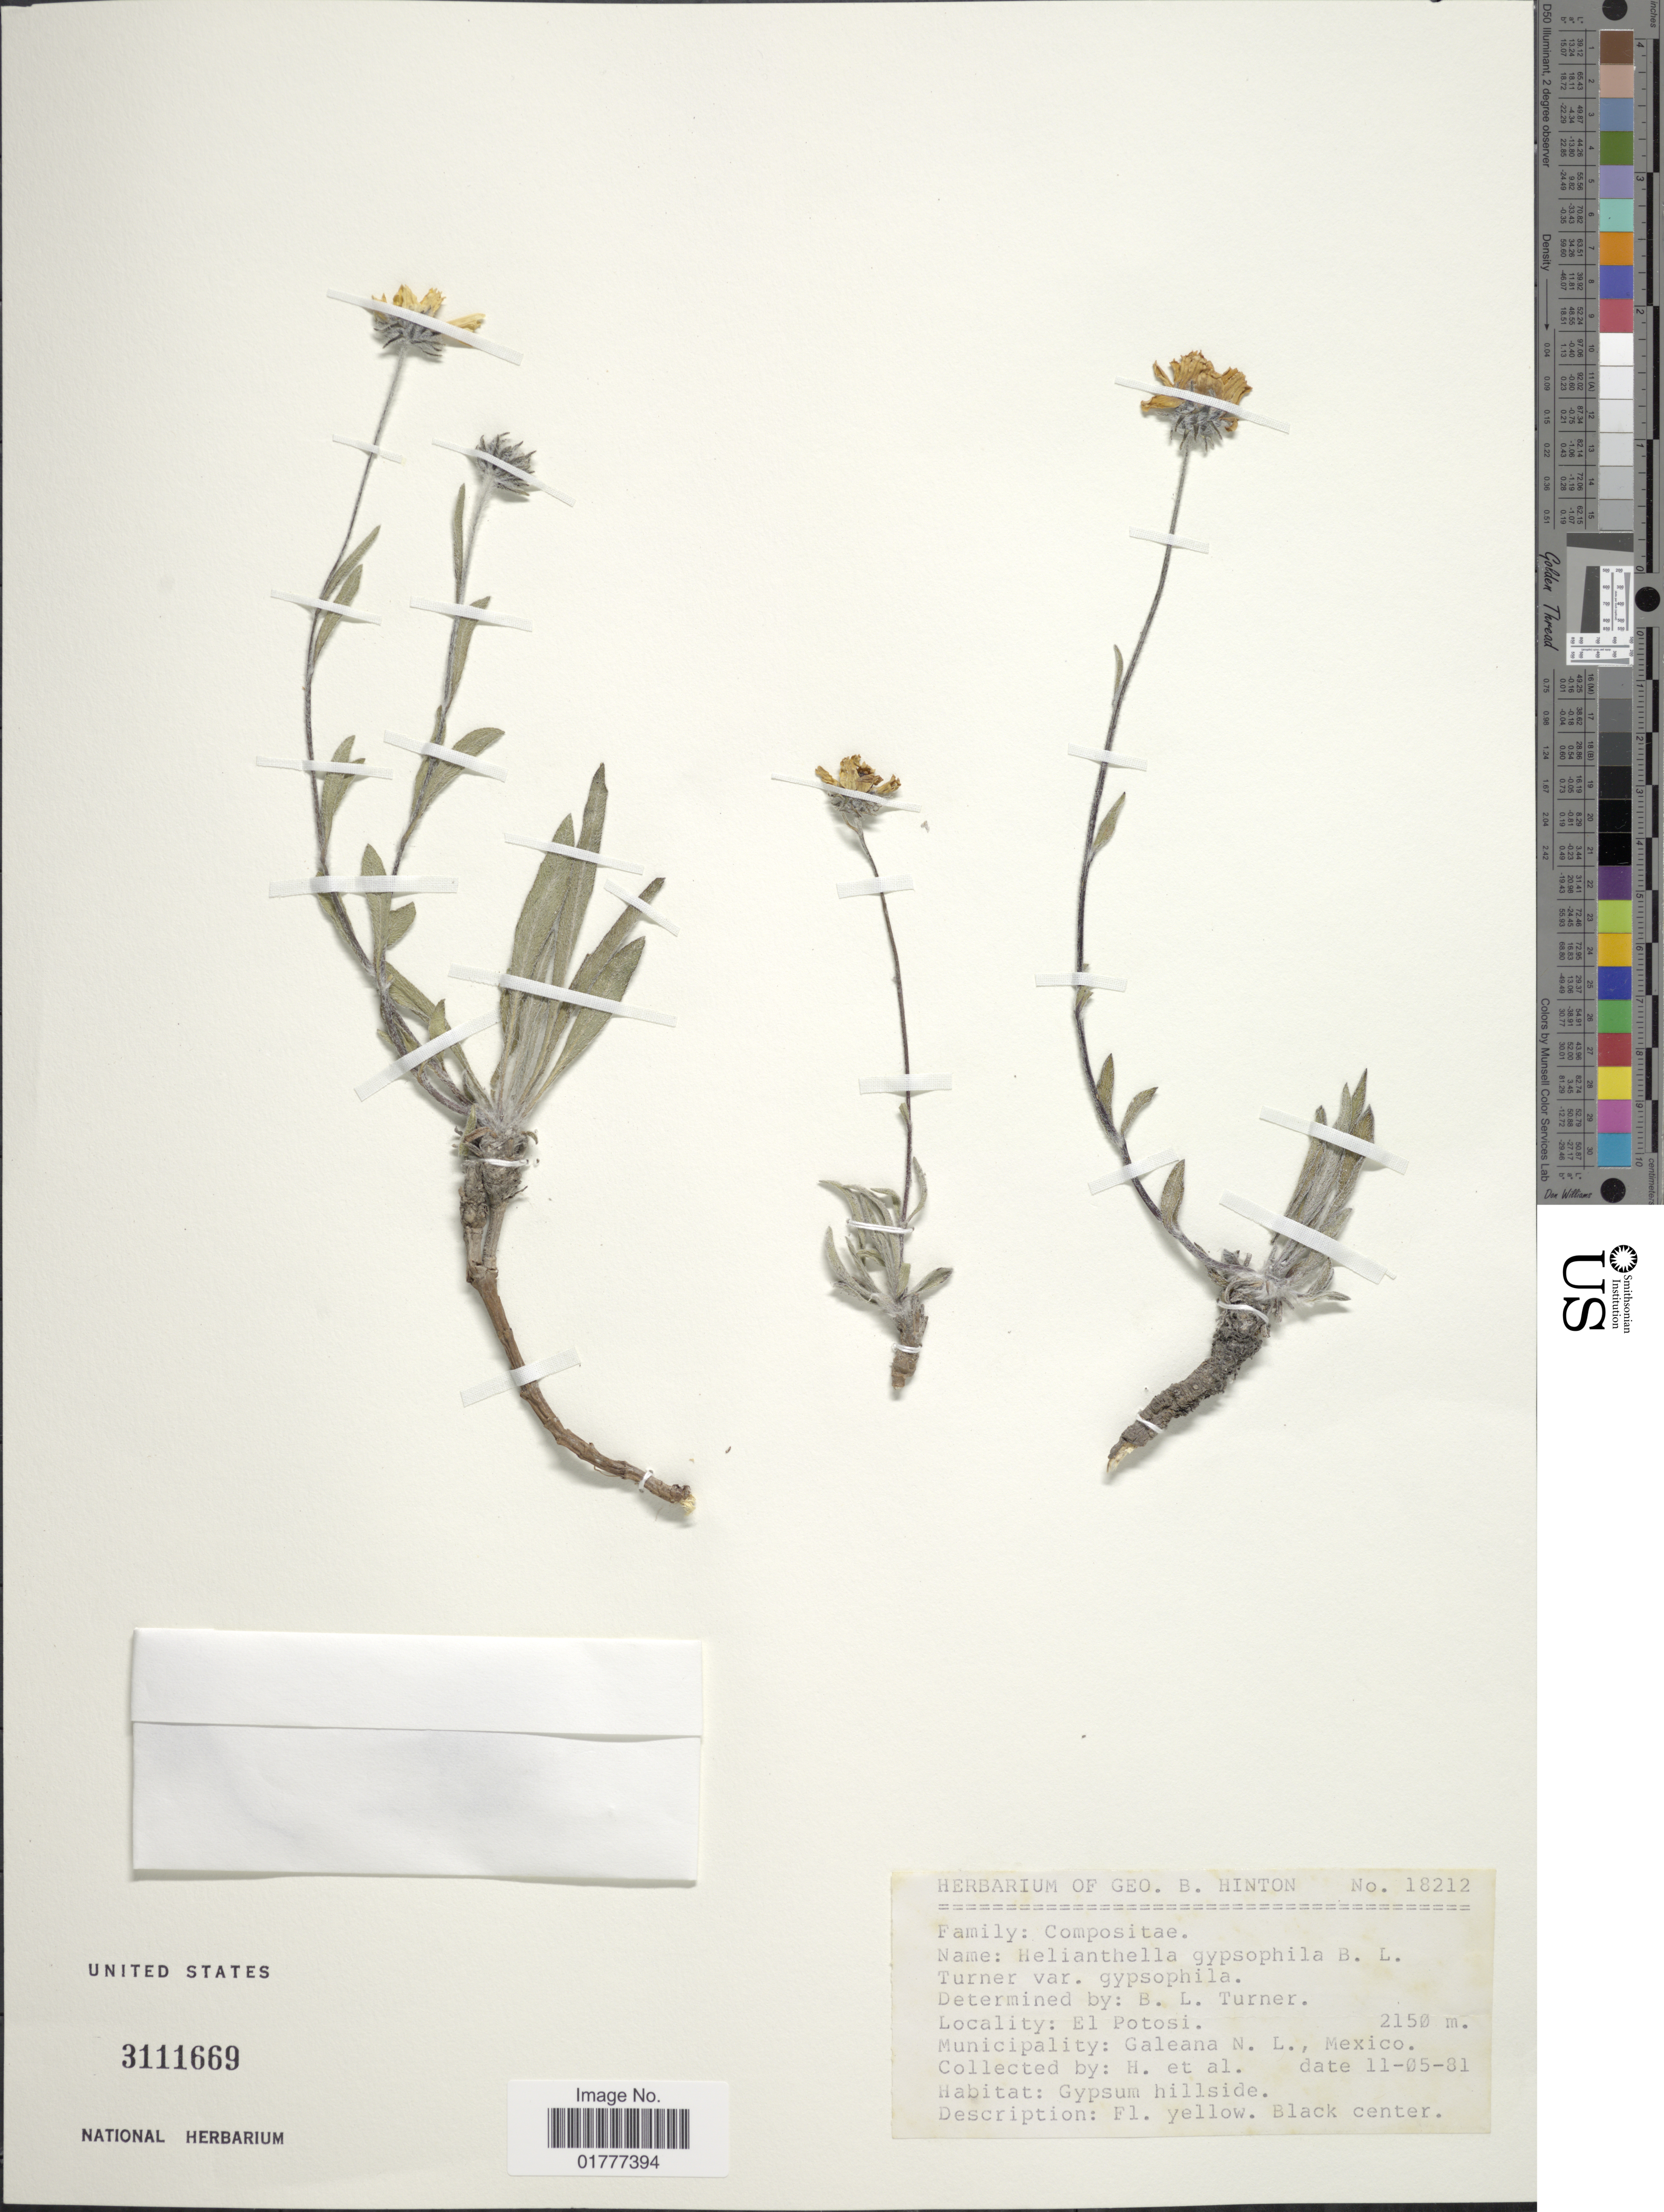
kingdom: Plantae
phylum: Tracheophyta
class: Magnoliopsida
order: Asterales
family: Asteraceae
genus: Helianthella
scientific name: Helianthella gypsophila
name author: B.L. Turner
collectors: G. B. Hinton & et al.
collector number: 18212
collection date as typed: Transcribed d/m/y: 11/5/81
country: Mexico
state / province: Nuevo León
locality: El Potosi, Galeana, Gypsum hillside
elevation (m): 2150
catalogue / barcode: US 3111669